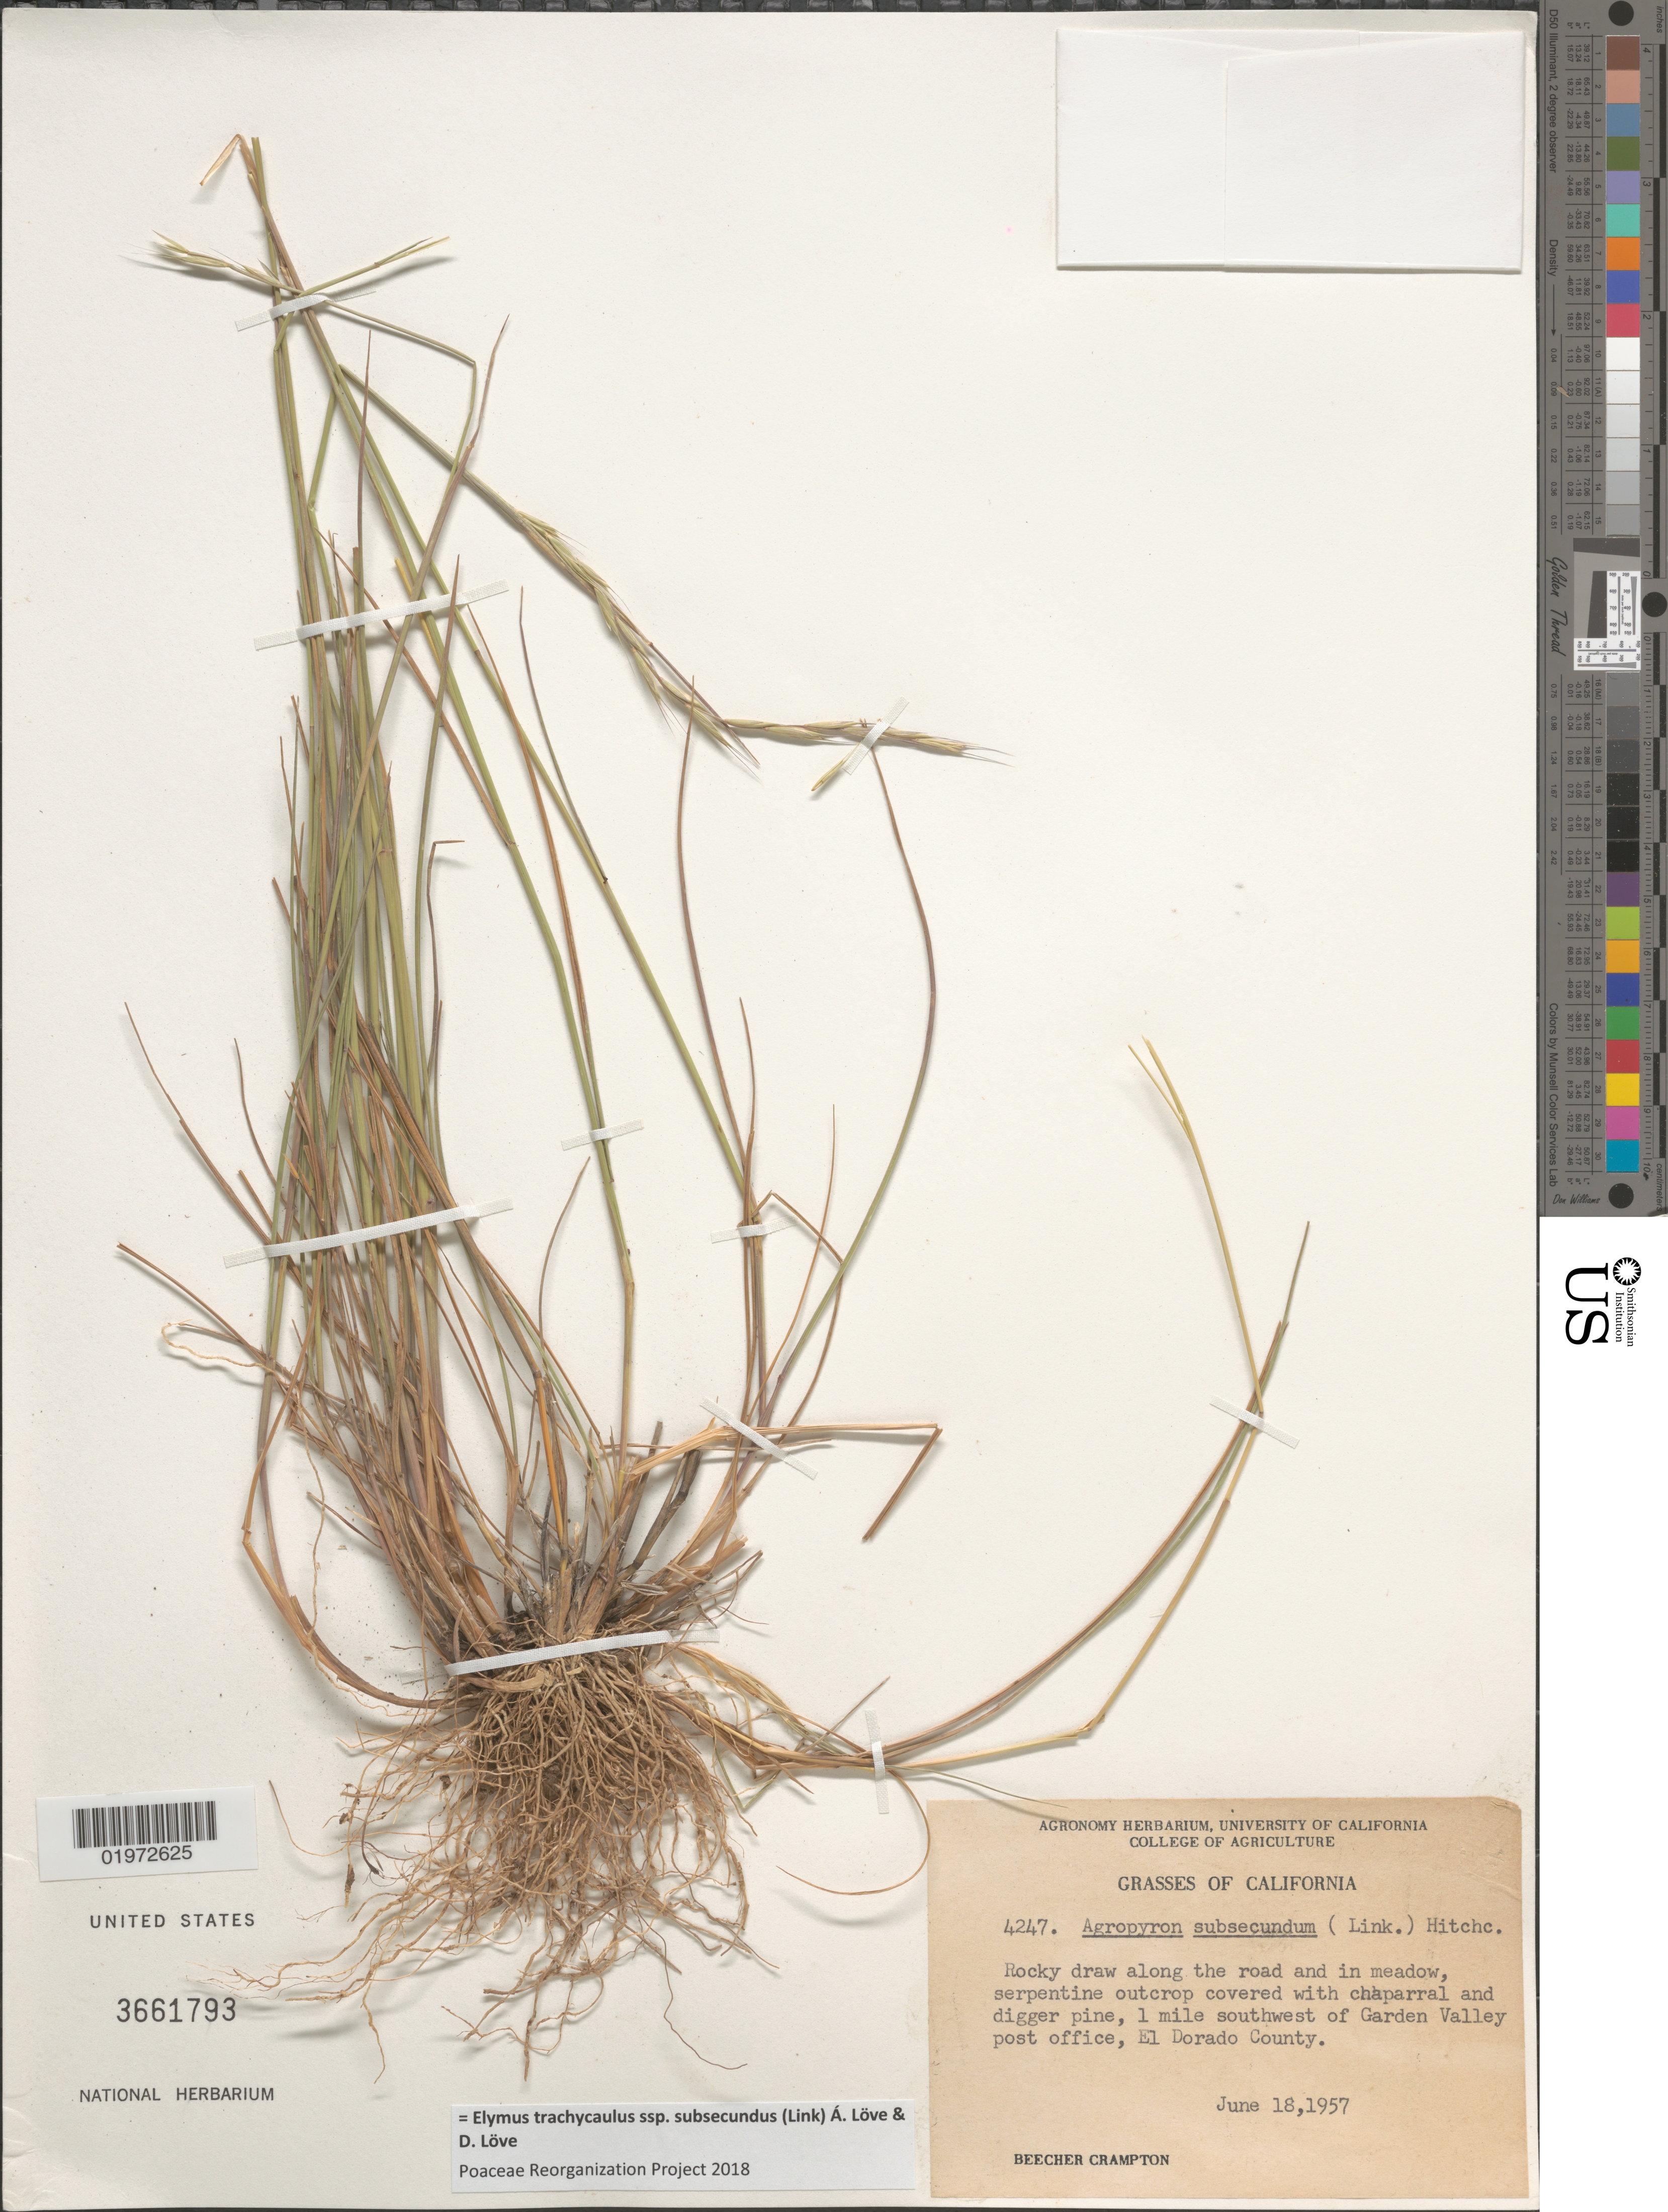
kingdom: Plantae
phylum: Tracheophyta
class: Liliopsida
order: Poales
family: Poaceae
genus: Elymus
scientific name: Elymus trachycaulus subsp. subsecundus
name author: (Link) Á. Löve & D. Löve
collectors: B. Crampton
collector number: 4247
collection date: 1957-06-18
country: United States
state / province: California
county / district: El Dorado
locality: Rocky draw along the road and in meadow. 1 mile southwest of Garden Valley post office, El Dorado County.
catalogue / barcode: US 3661793